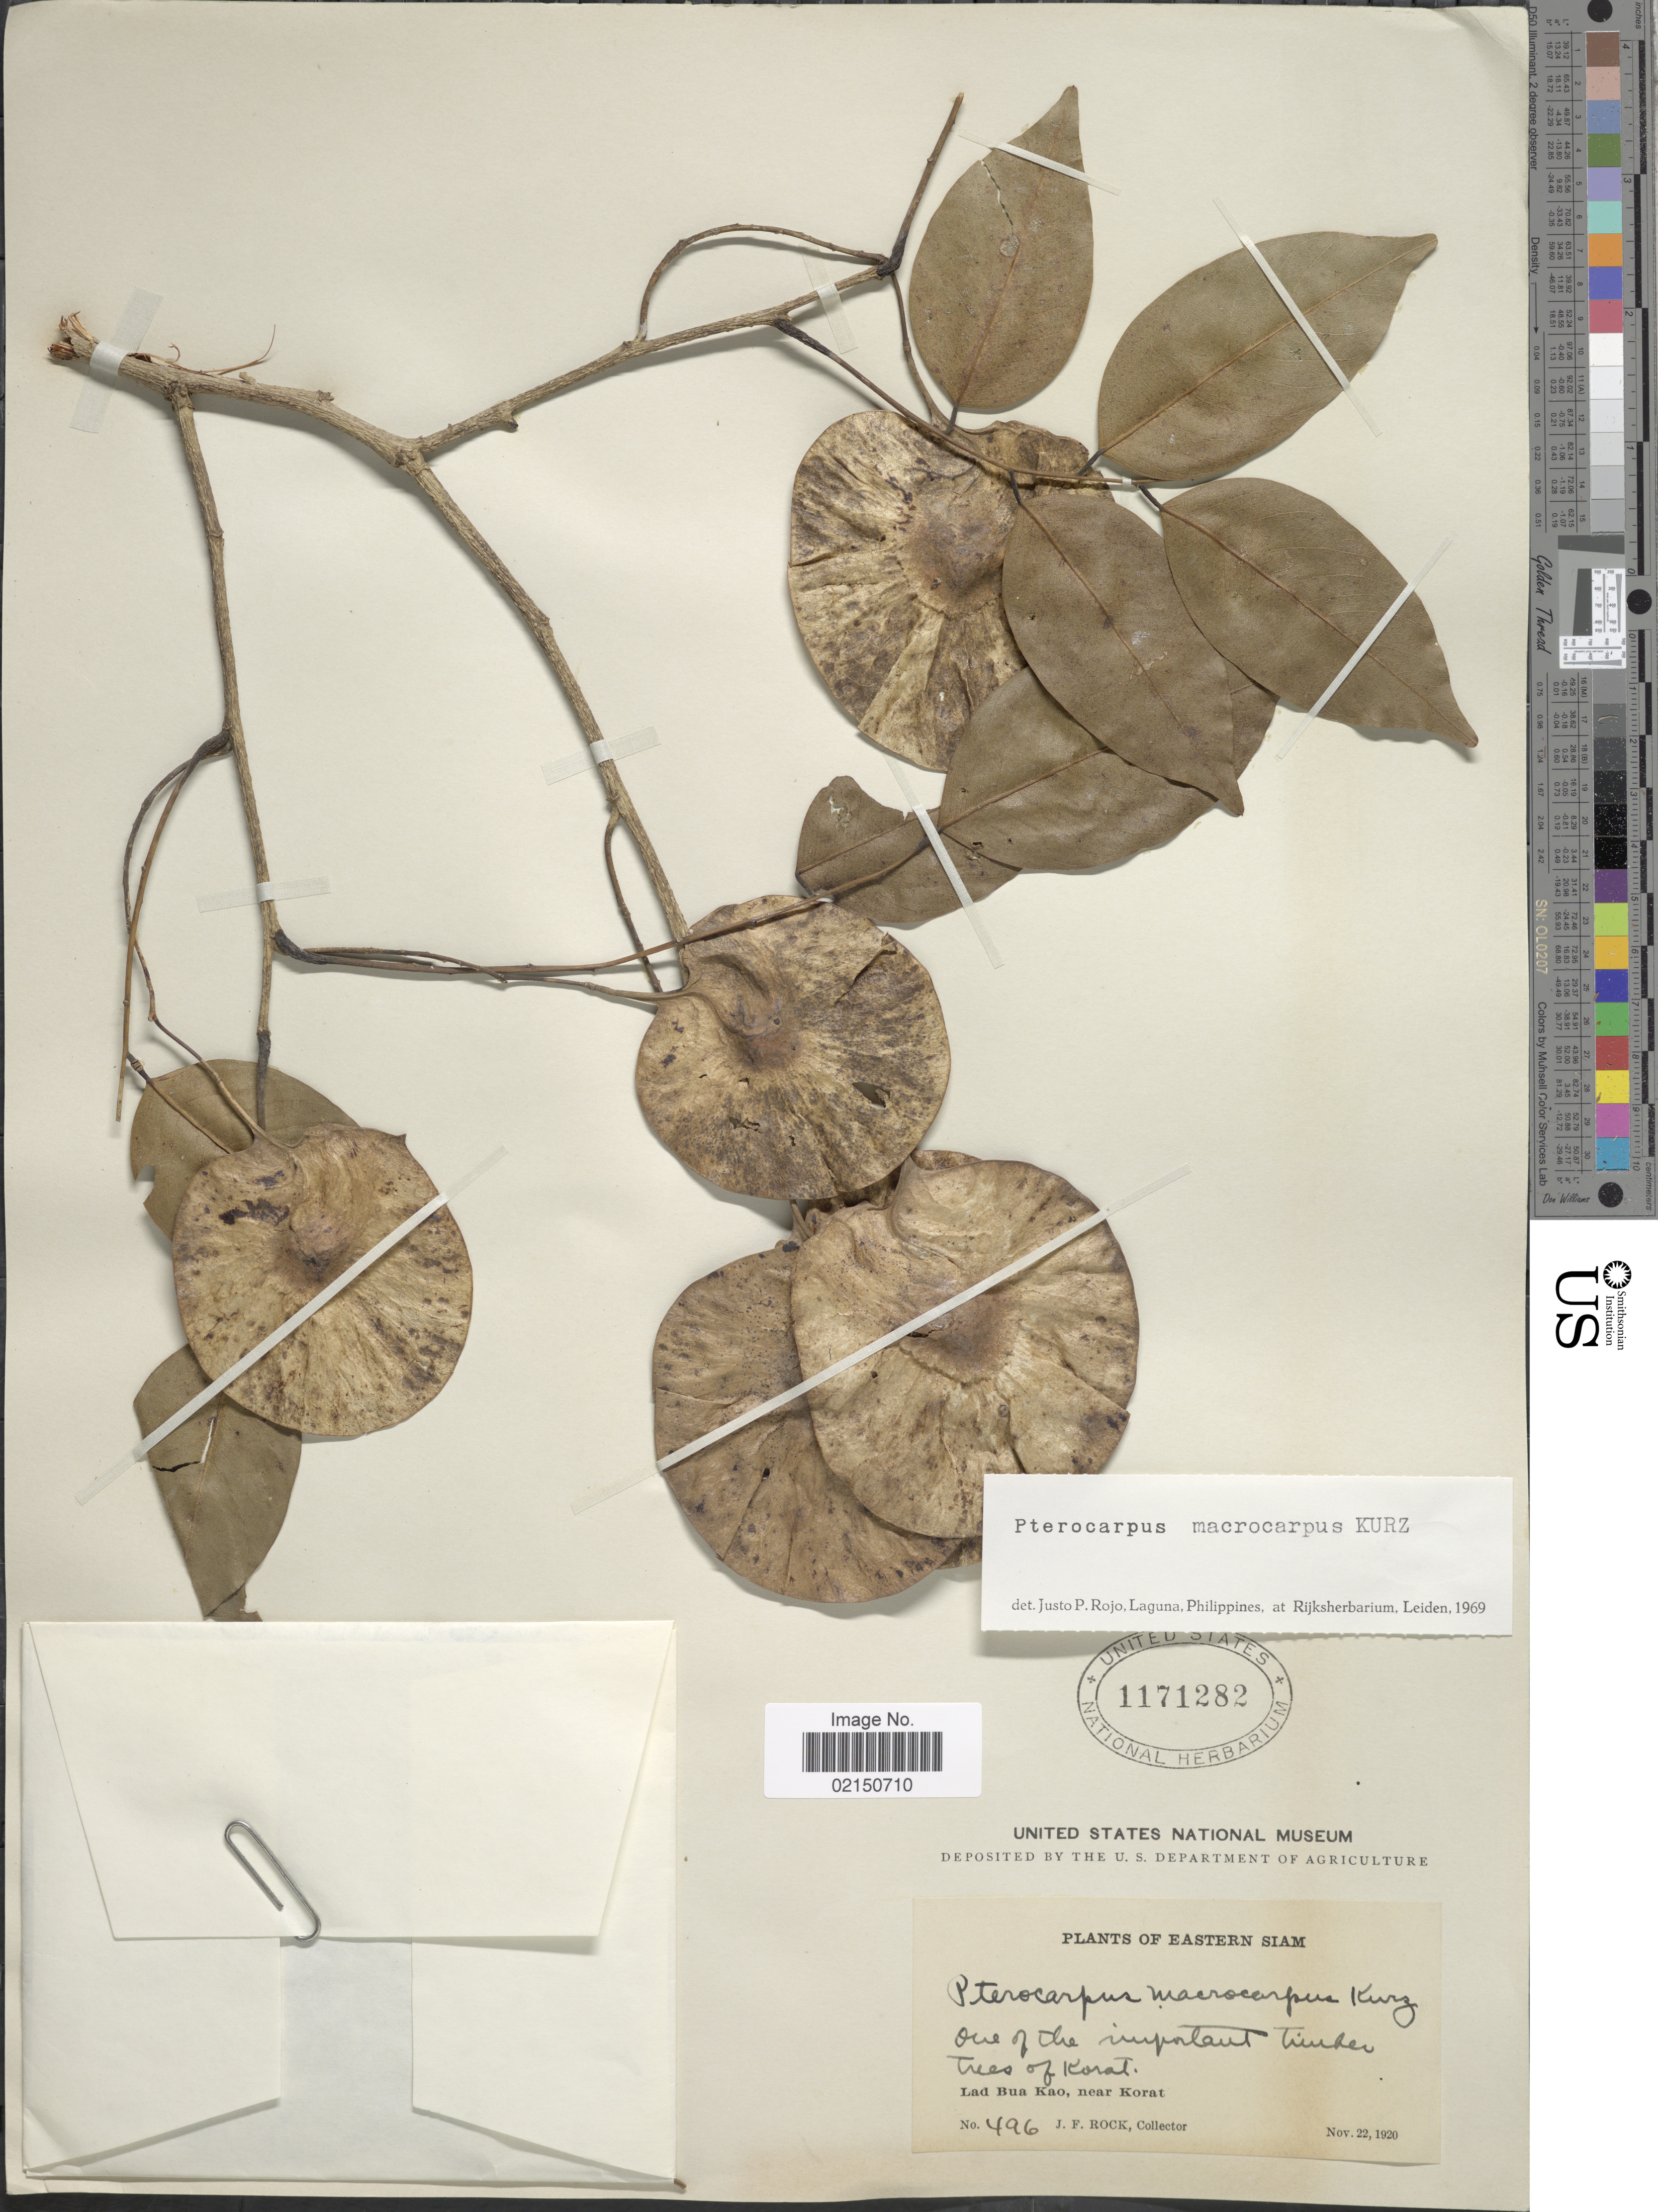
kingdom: Plantae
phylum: Tracheophyta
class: Magnoliopsida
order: Fabales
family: Fabaceae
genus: Pterocarpus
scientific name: Pterocarpus macrocarpus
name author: Kurz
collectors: J. Rock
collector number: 496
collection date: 1920-11-22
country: Thailand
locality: Eastern Siam. Lad Bua Kao, near Korat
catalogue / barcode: US 1171282